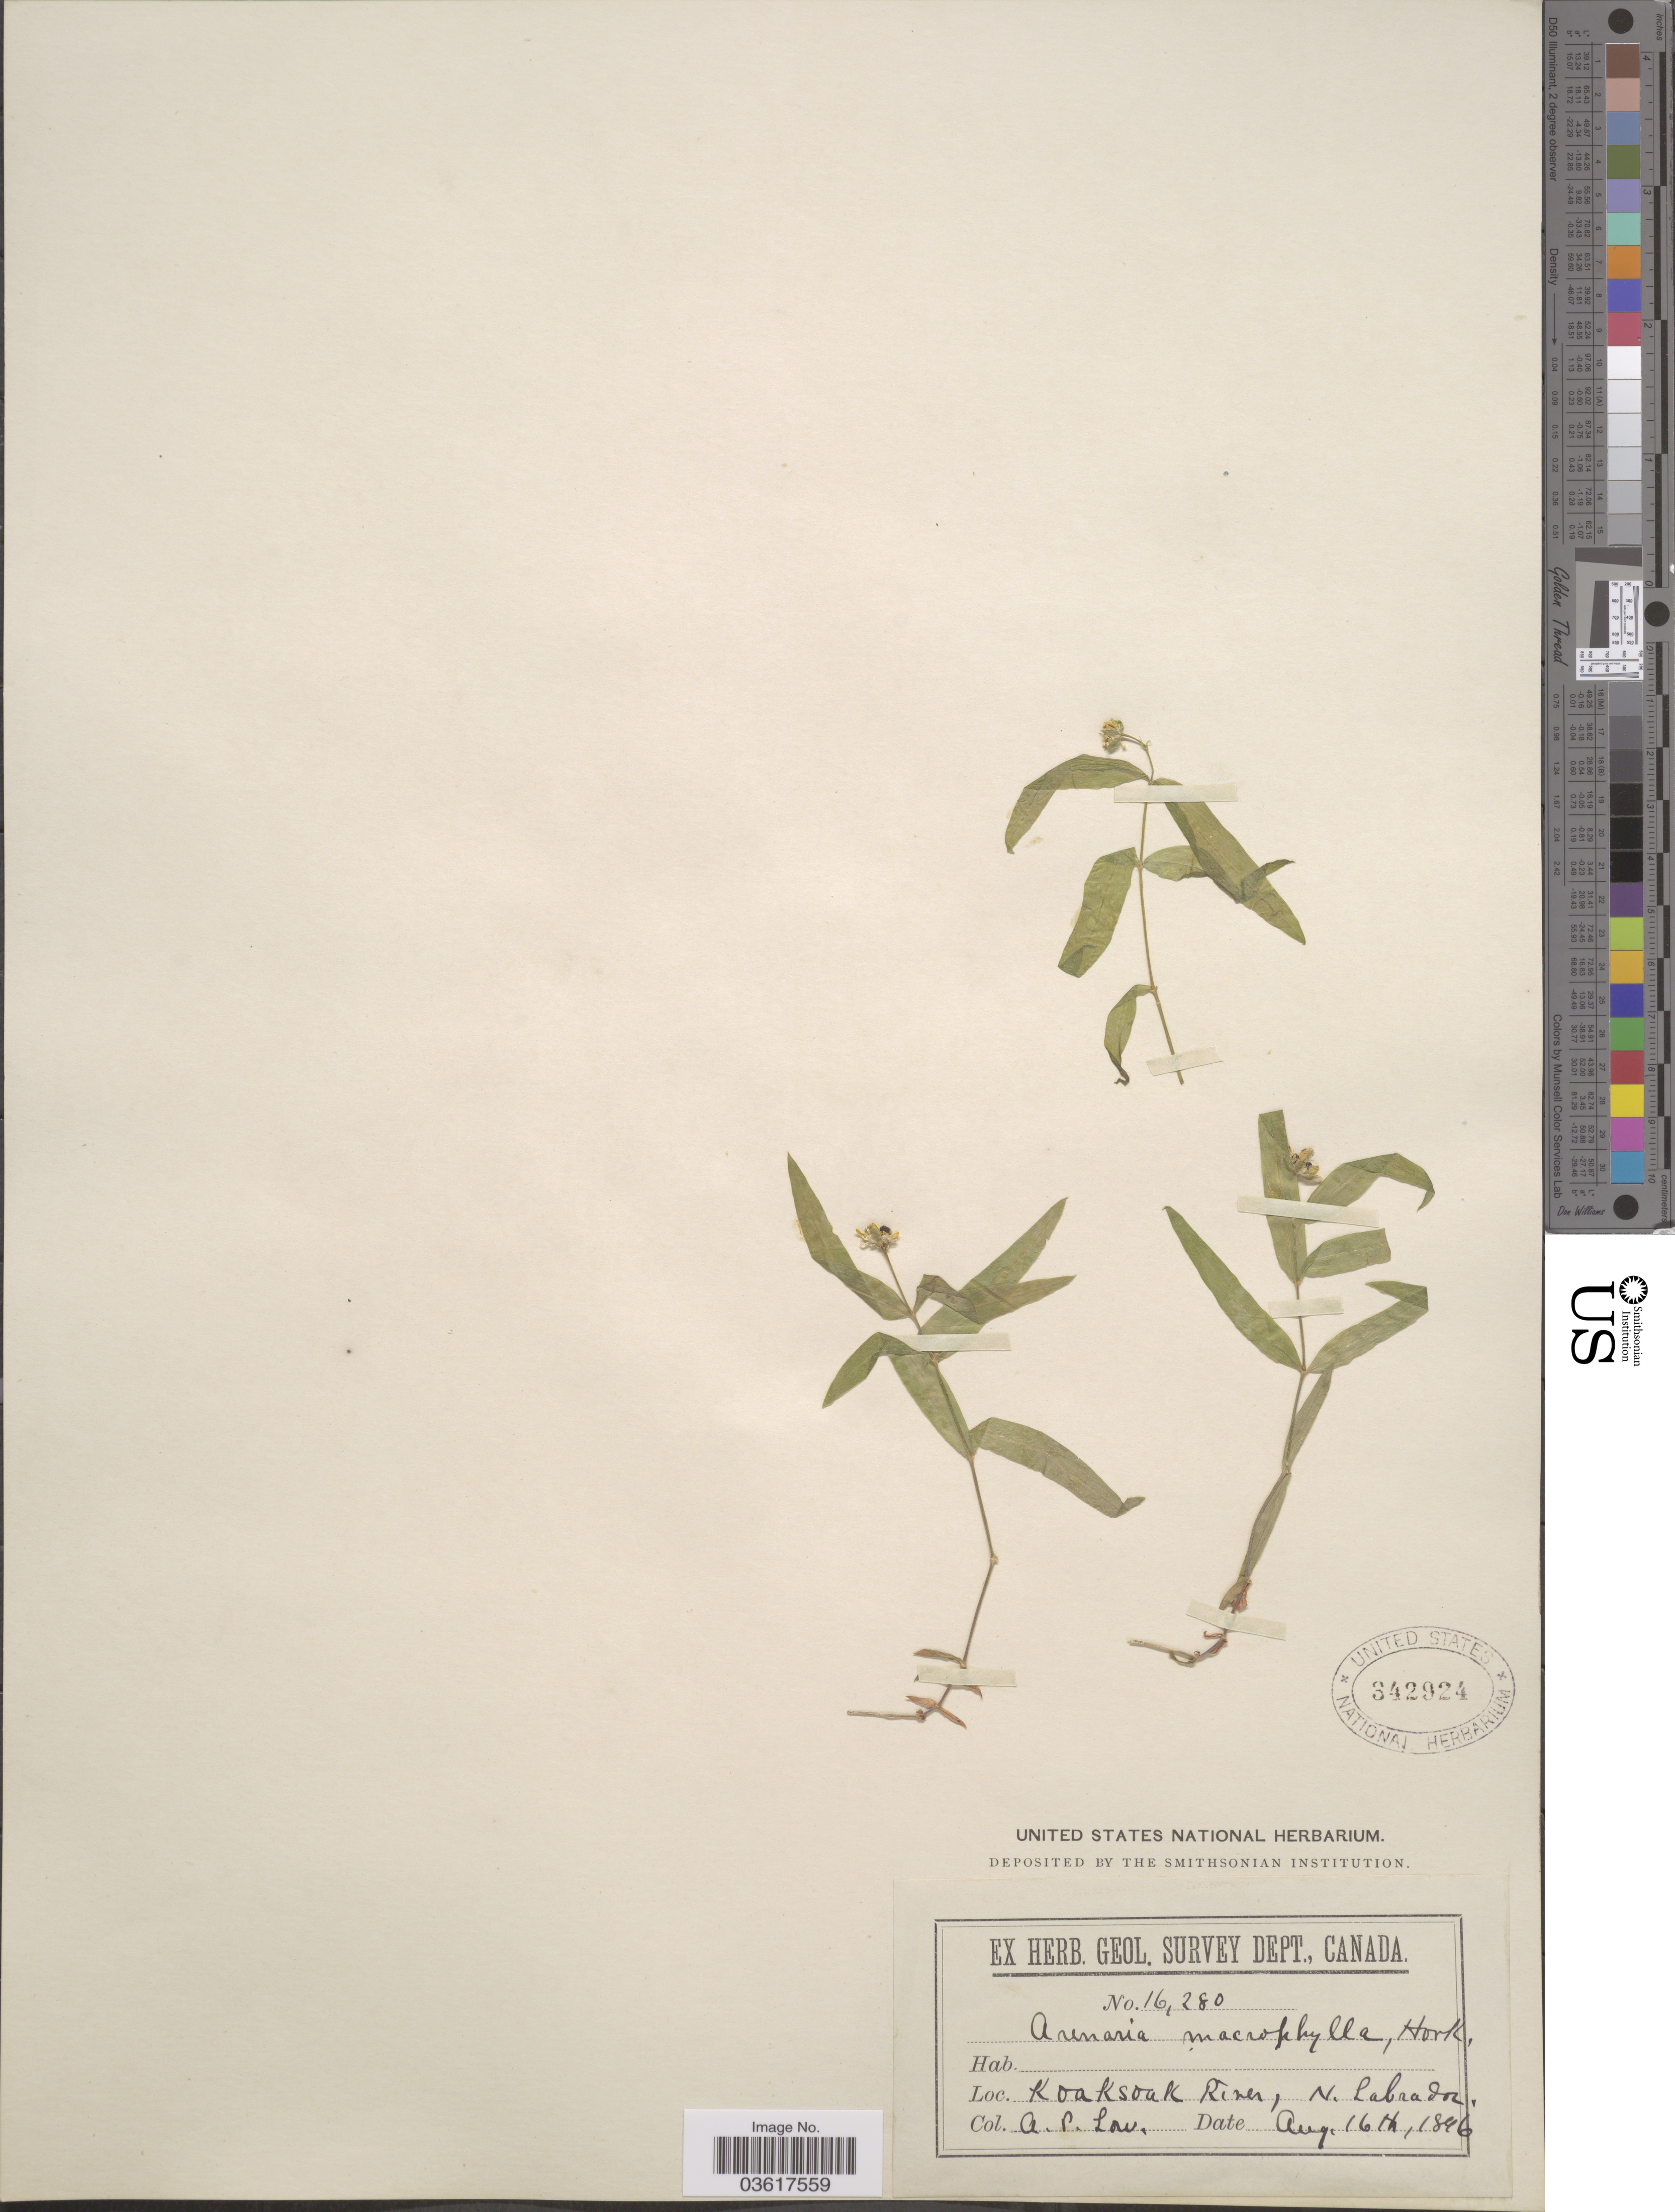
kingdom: Plantae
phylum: Tracheophyta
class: Magnoliopsida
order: Caryophyllales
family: Caryophyllaceae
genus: Moehringia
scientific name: Moehringia macrophylla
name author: (Hook.) Fenzl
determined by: Strong, Mark T., (BOT), Smithsonian Institution - National Museum of Natural History (UNITED STATES)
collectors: A. Low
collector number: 16280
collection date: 1896-08-16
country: Canada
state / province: Newfoundland and Labrador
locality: Koaksoak River, N. Labrador.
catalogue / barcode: US 342924